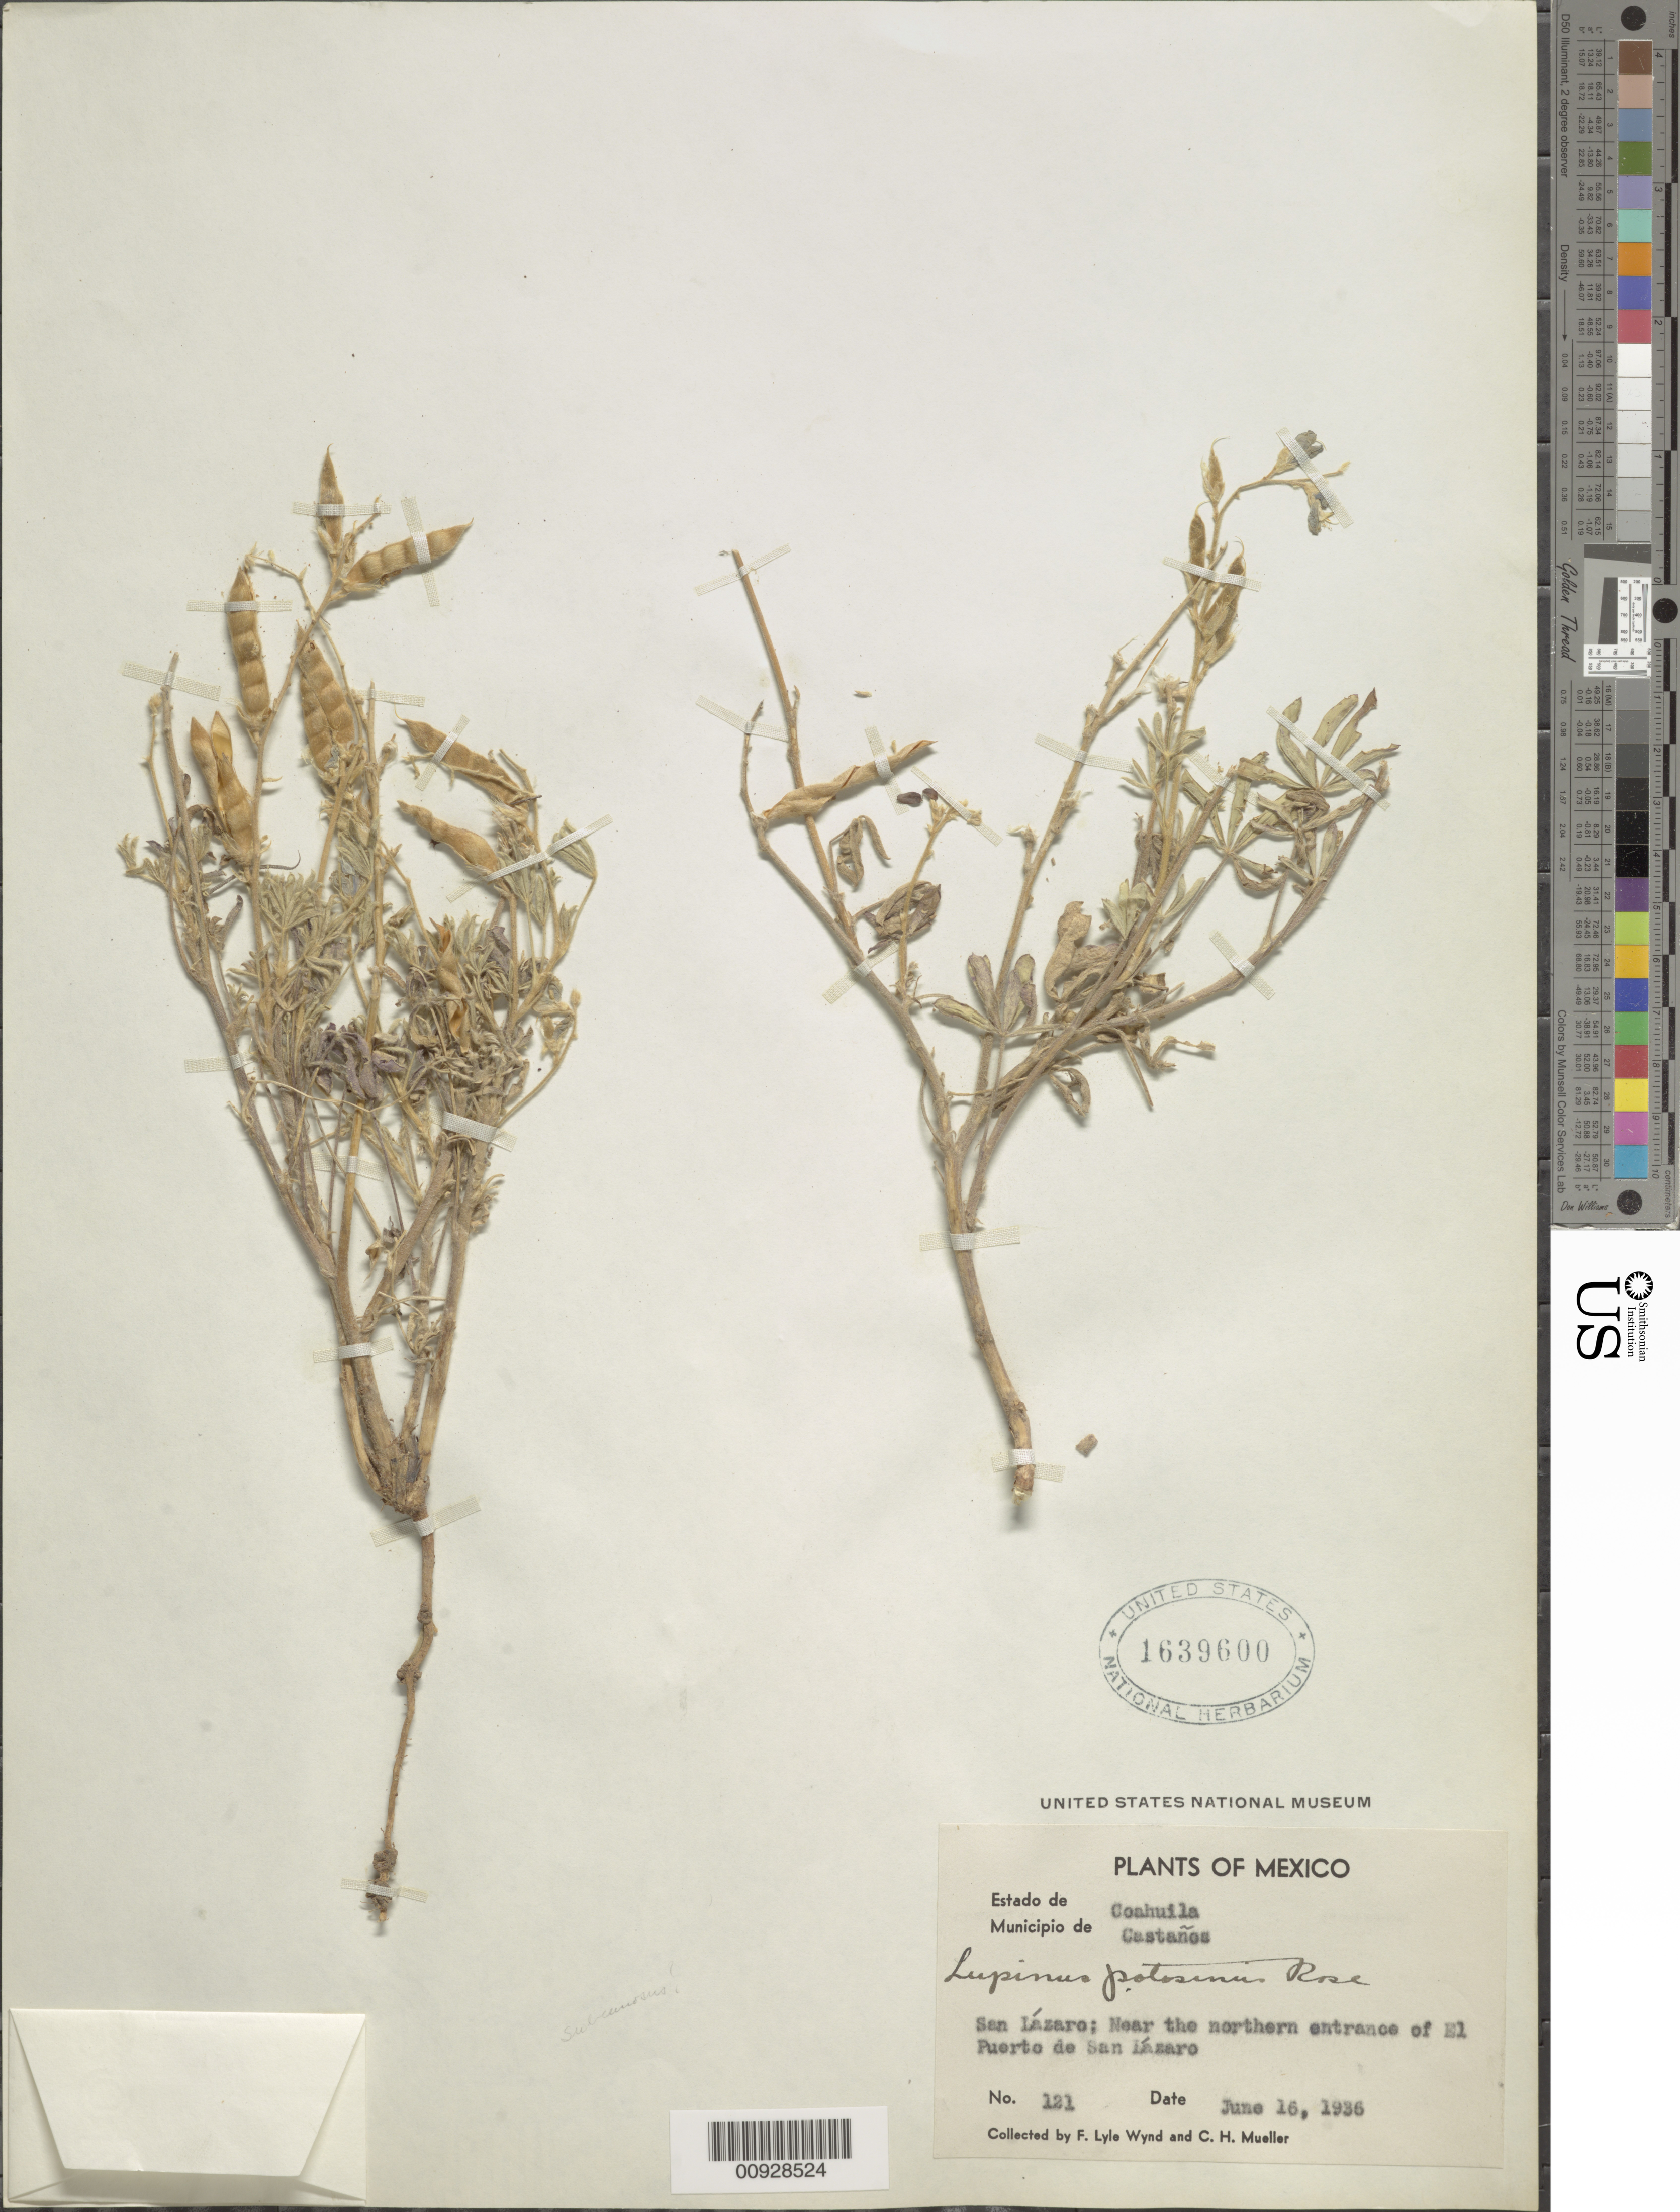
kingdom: Plantae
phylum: Tracheophyta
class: Magnoliopsida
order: Fabales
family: Fabaceae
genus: Lupinus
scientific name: Lupinus potosinus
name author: Rose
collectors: F. L. Wynd & C. H. Mueller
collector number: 121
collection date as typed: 16 Jun 1936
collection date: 1936-06-16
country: Mexico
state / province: Coahuila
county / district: Castaños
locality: San Lázaro: near the northern entrance of El Puerto de San Lázaro. Municipio de Castaños, Estado de Coahuila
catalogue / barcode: US 1639600